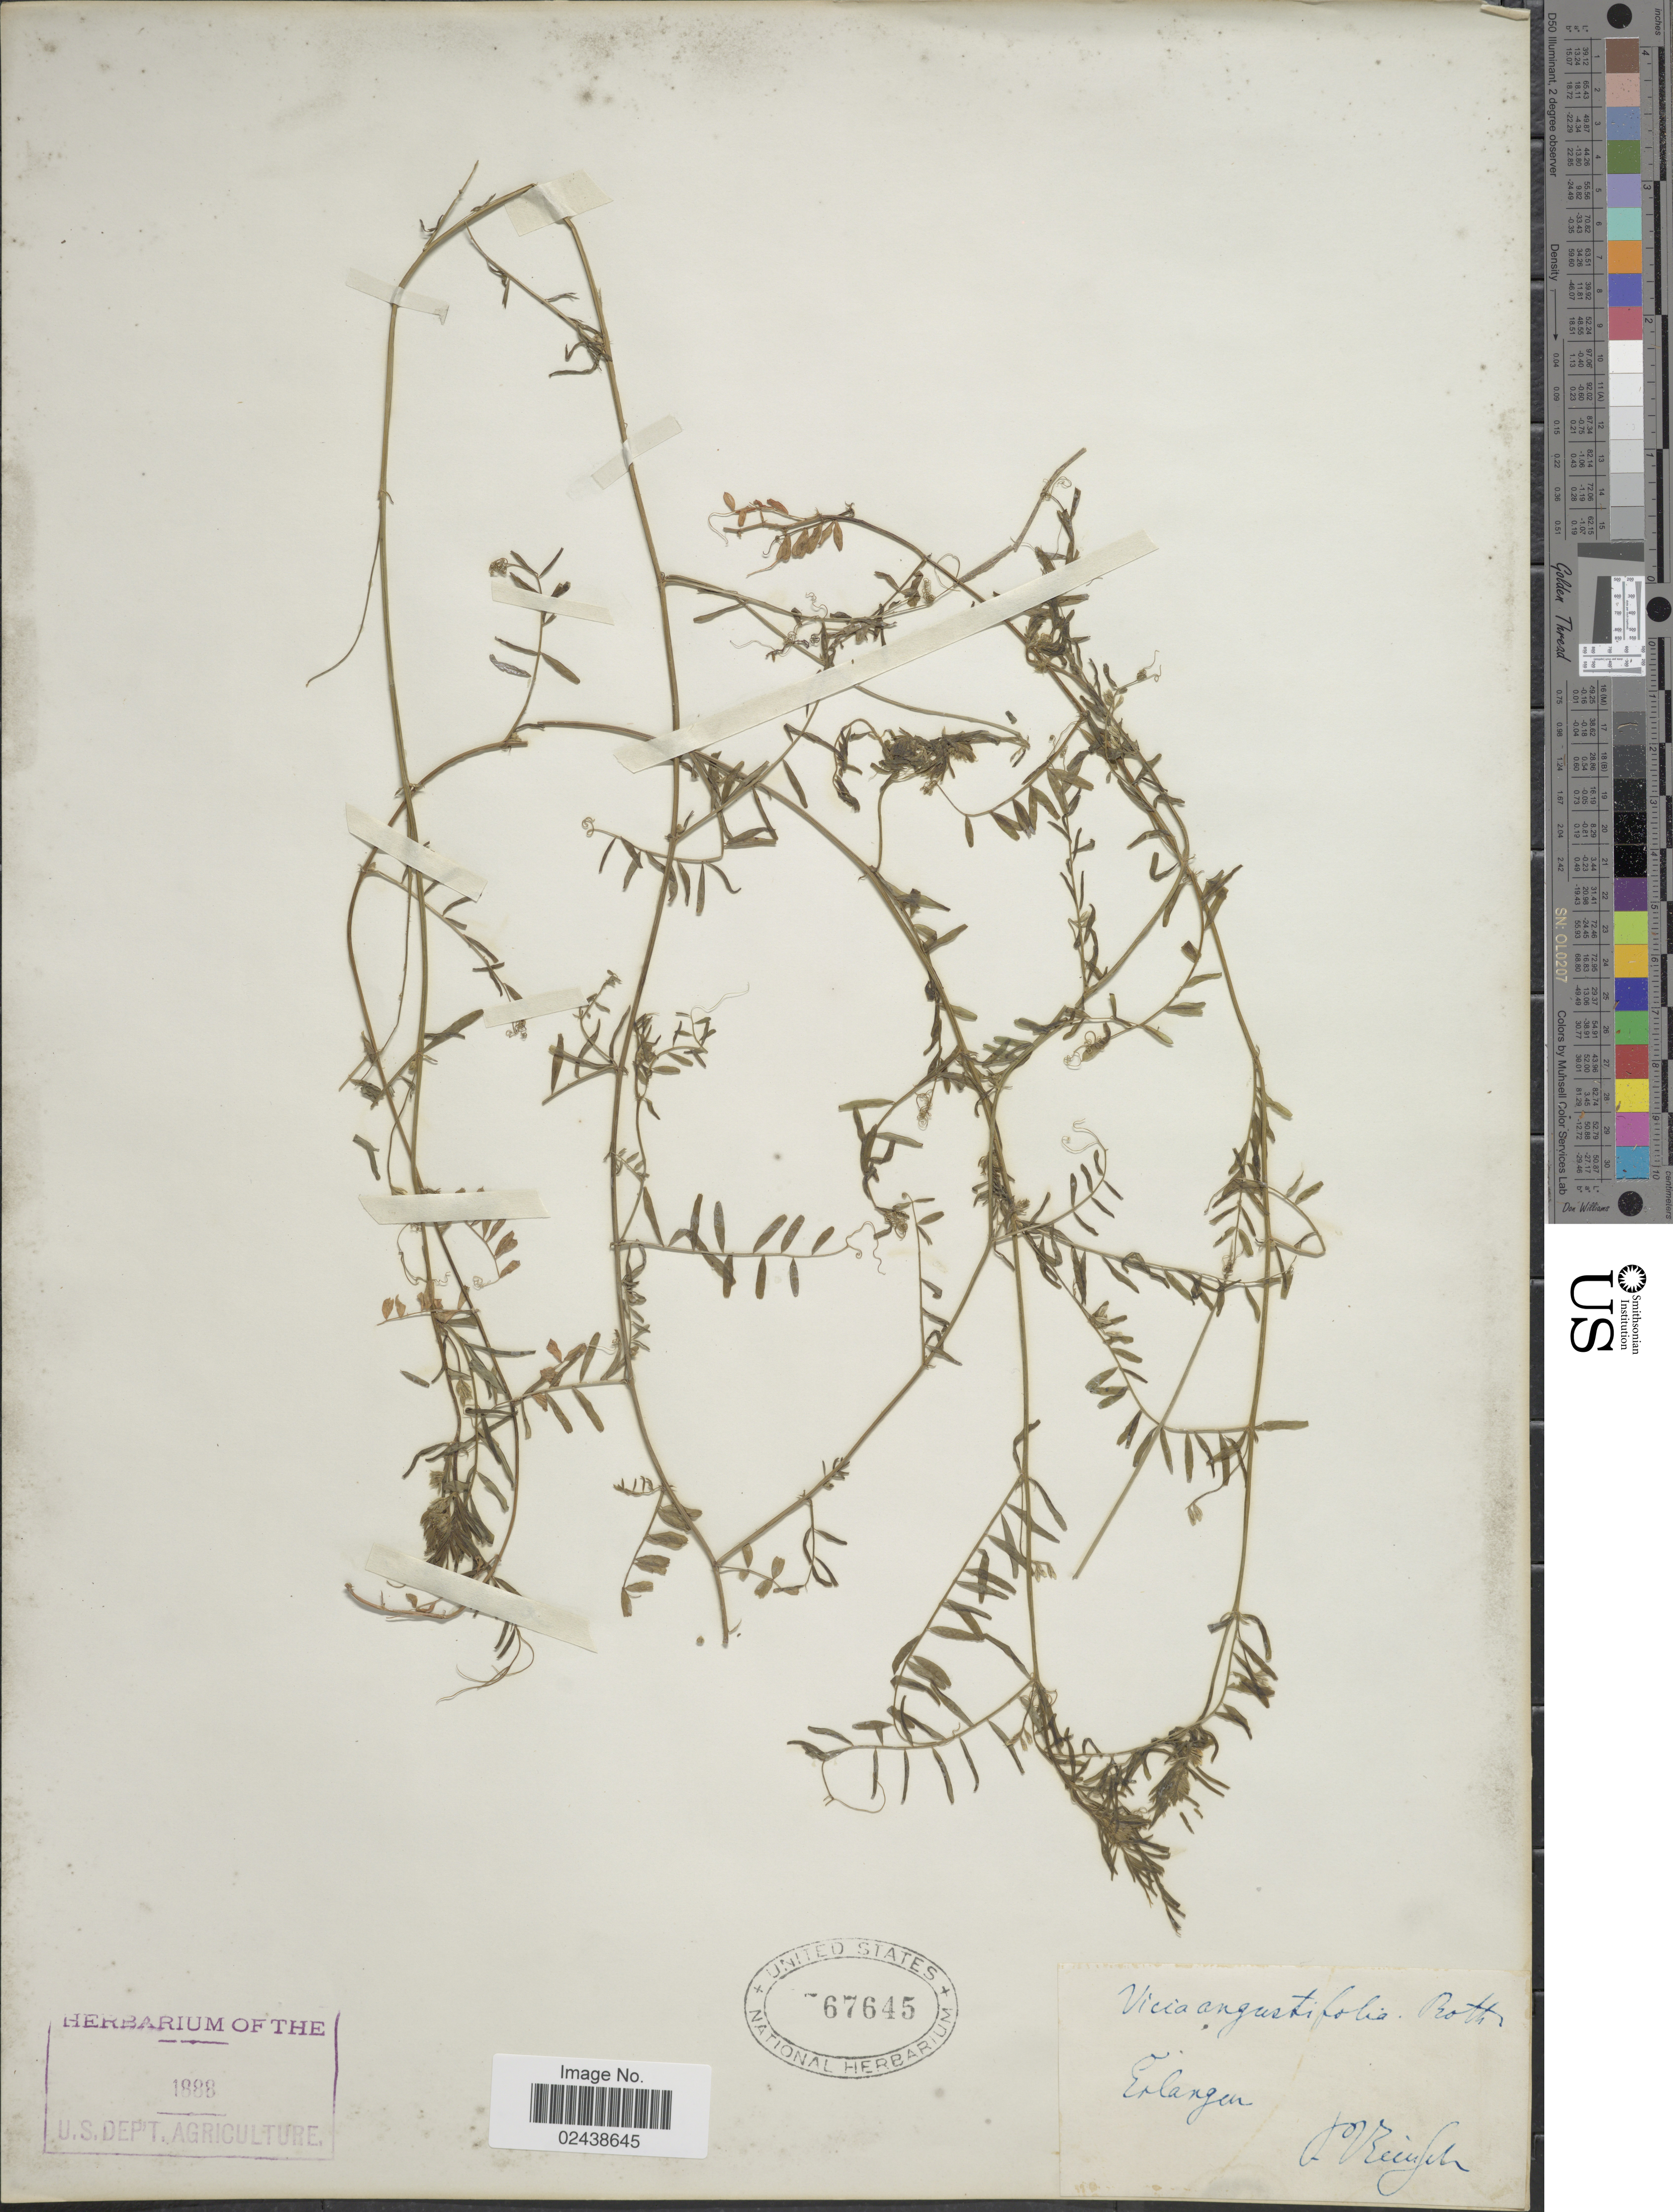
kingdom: Plantae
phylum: Tracheophyta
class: Magnoliopsida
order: Fabales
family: Fabaceae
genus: Vicia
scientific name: Vicia angustifolia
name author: L.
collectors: P.F. Reinsch (herbarium)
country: Germany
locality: Erlangen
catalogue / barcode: US 67645